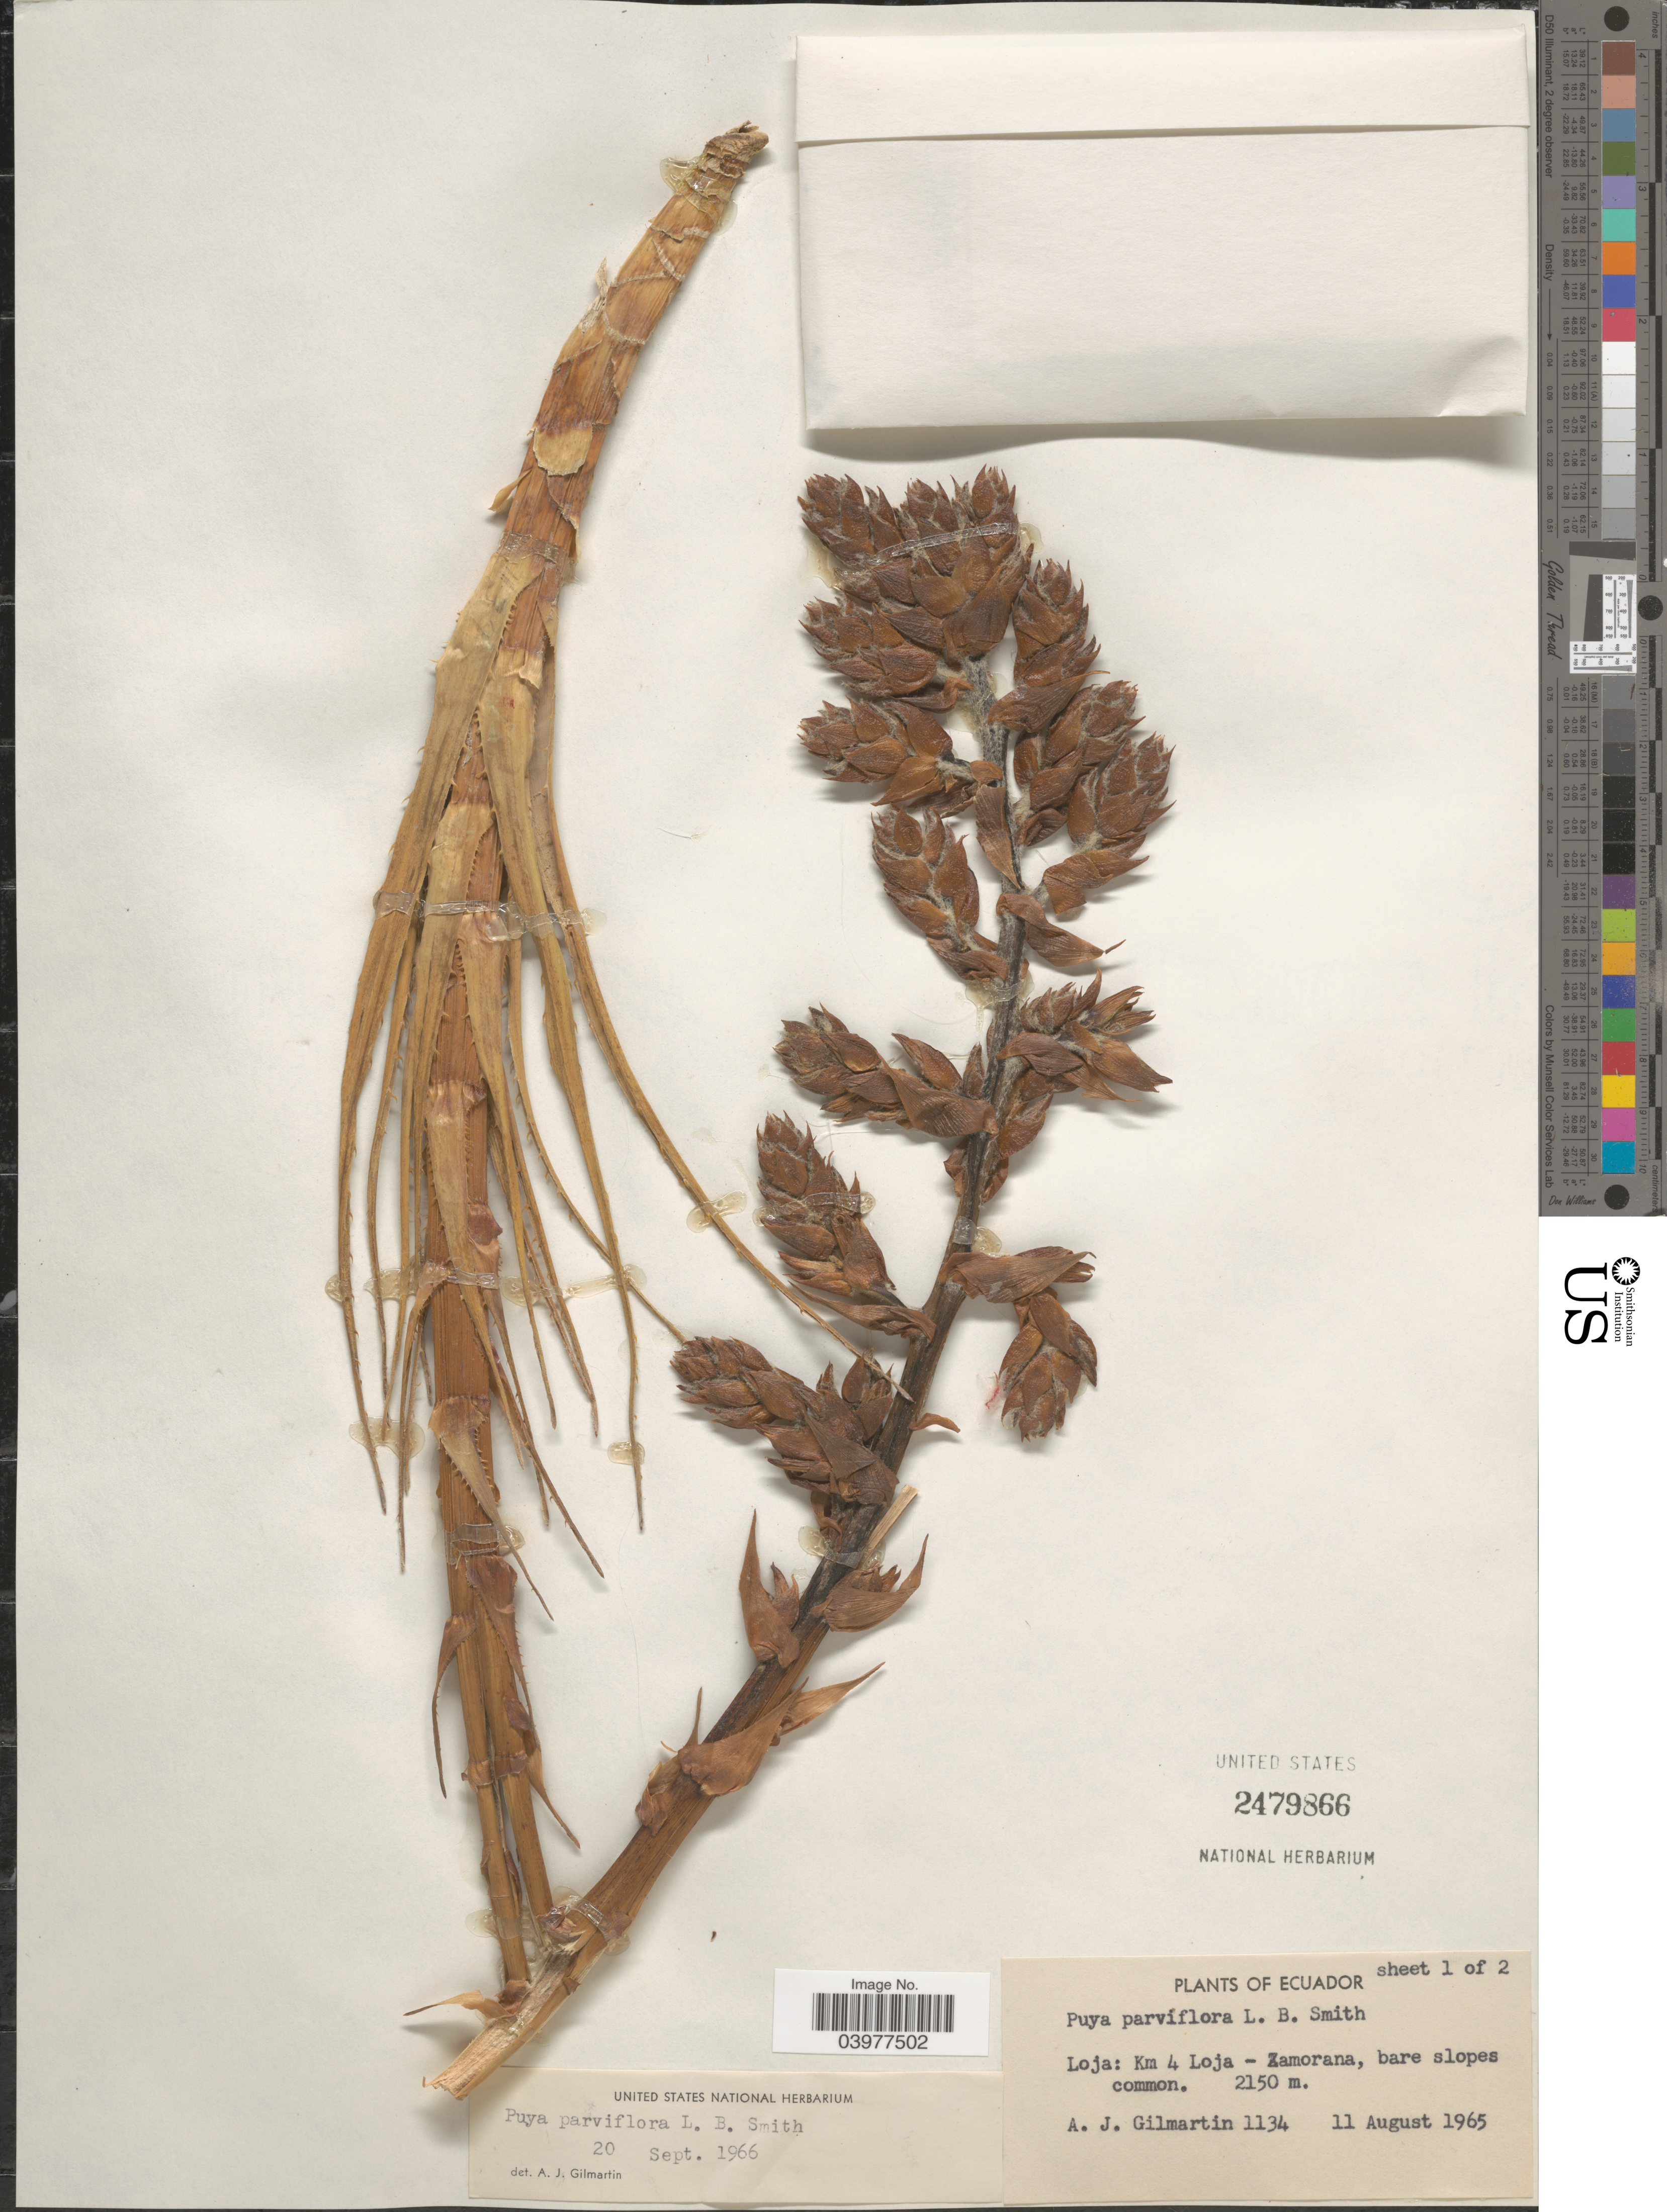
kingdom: Plantae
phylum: Tracheophyta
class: Liliopsida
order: Poales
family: Bromeliaceae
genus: Puya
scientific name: Puya parviflora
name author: L.B. Sm.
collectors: A. J. Gilmartin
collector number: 1134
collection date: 1965-08-11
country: Ecuador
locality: Km 4 Loja- Zamorana, bare slopes.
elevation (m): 2150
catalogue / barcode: US 2479866